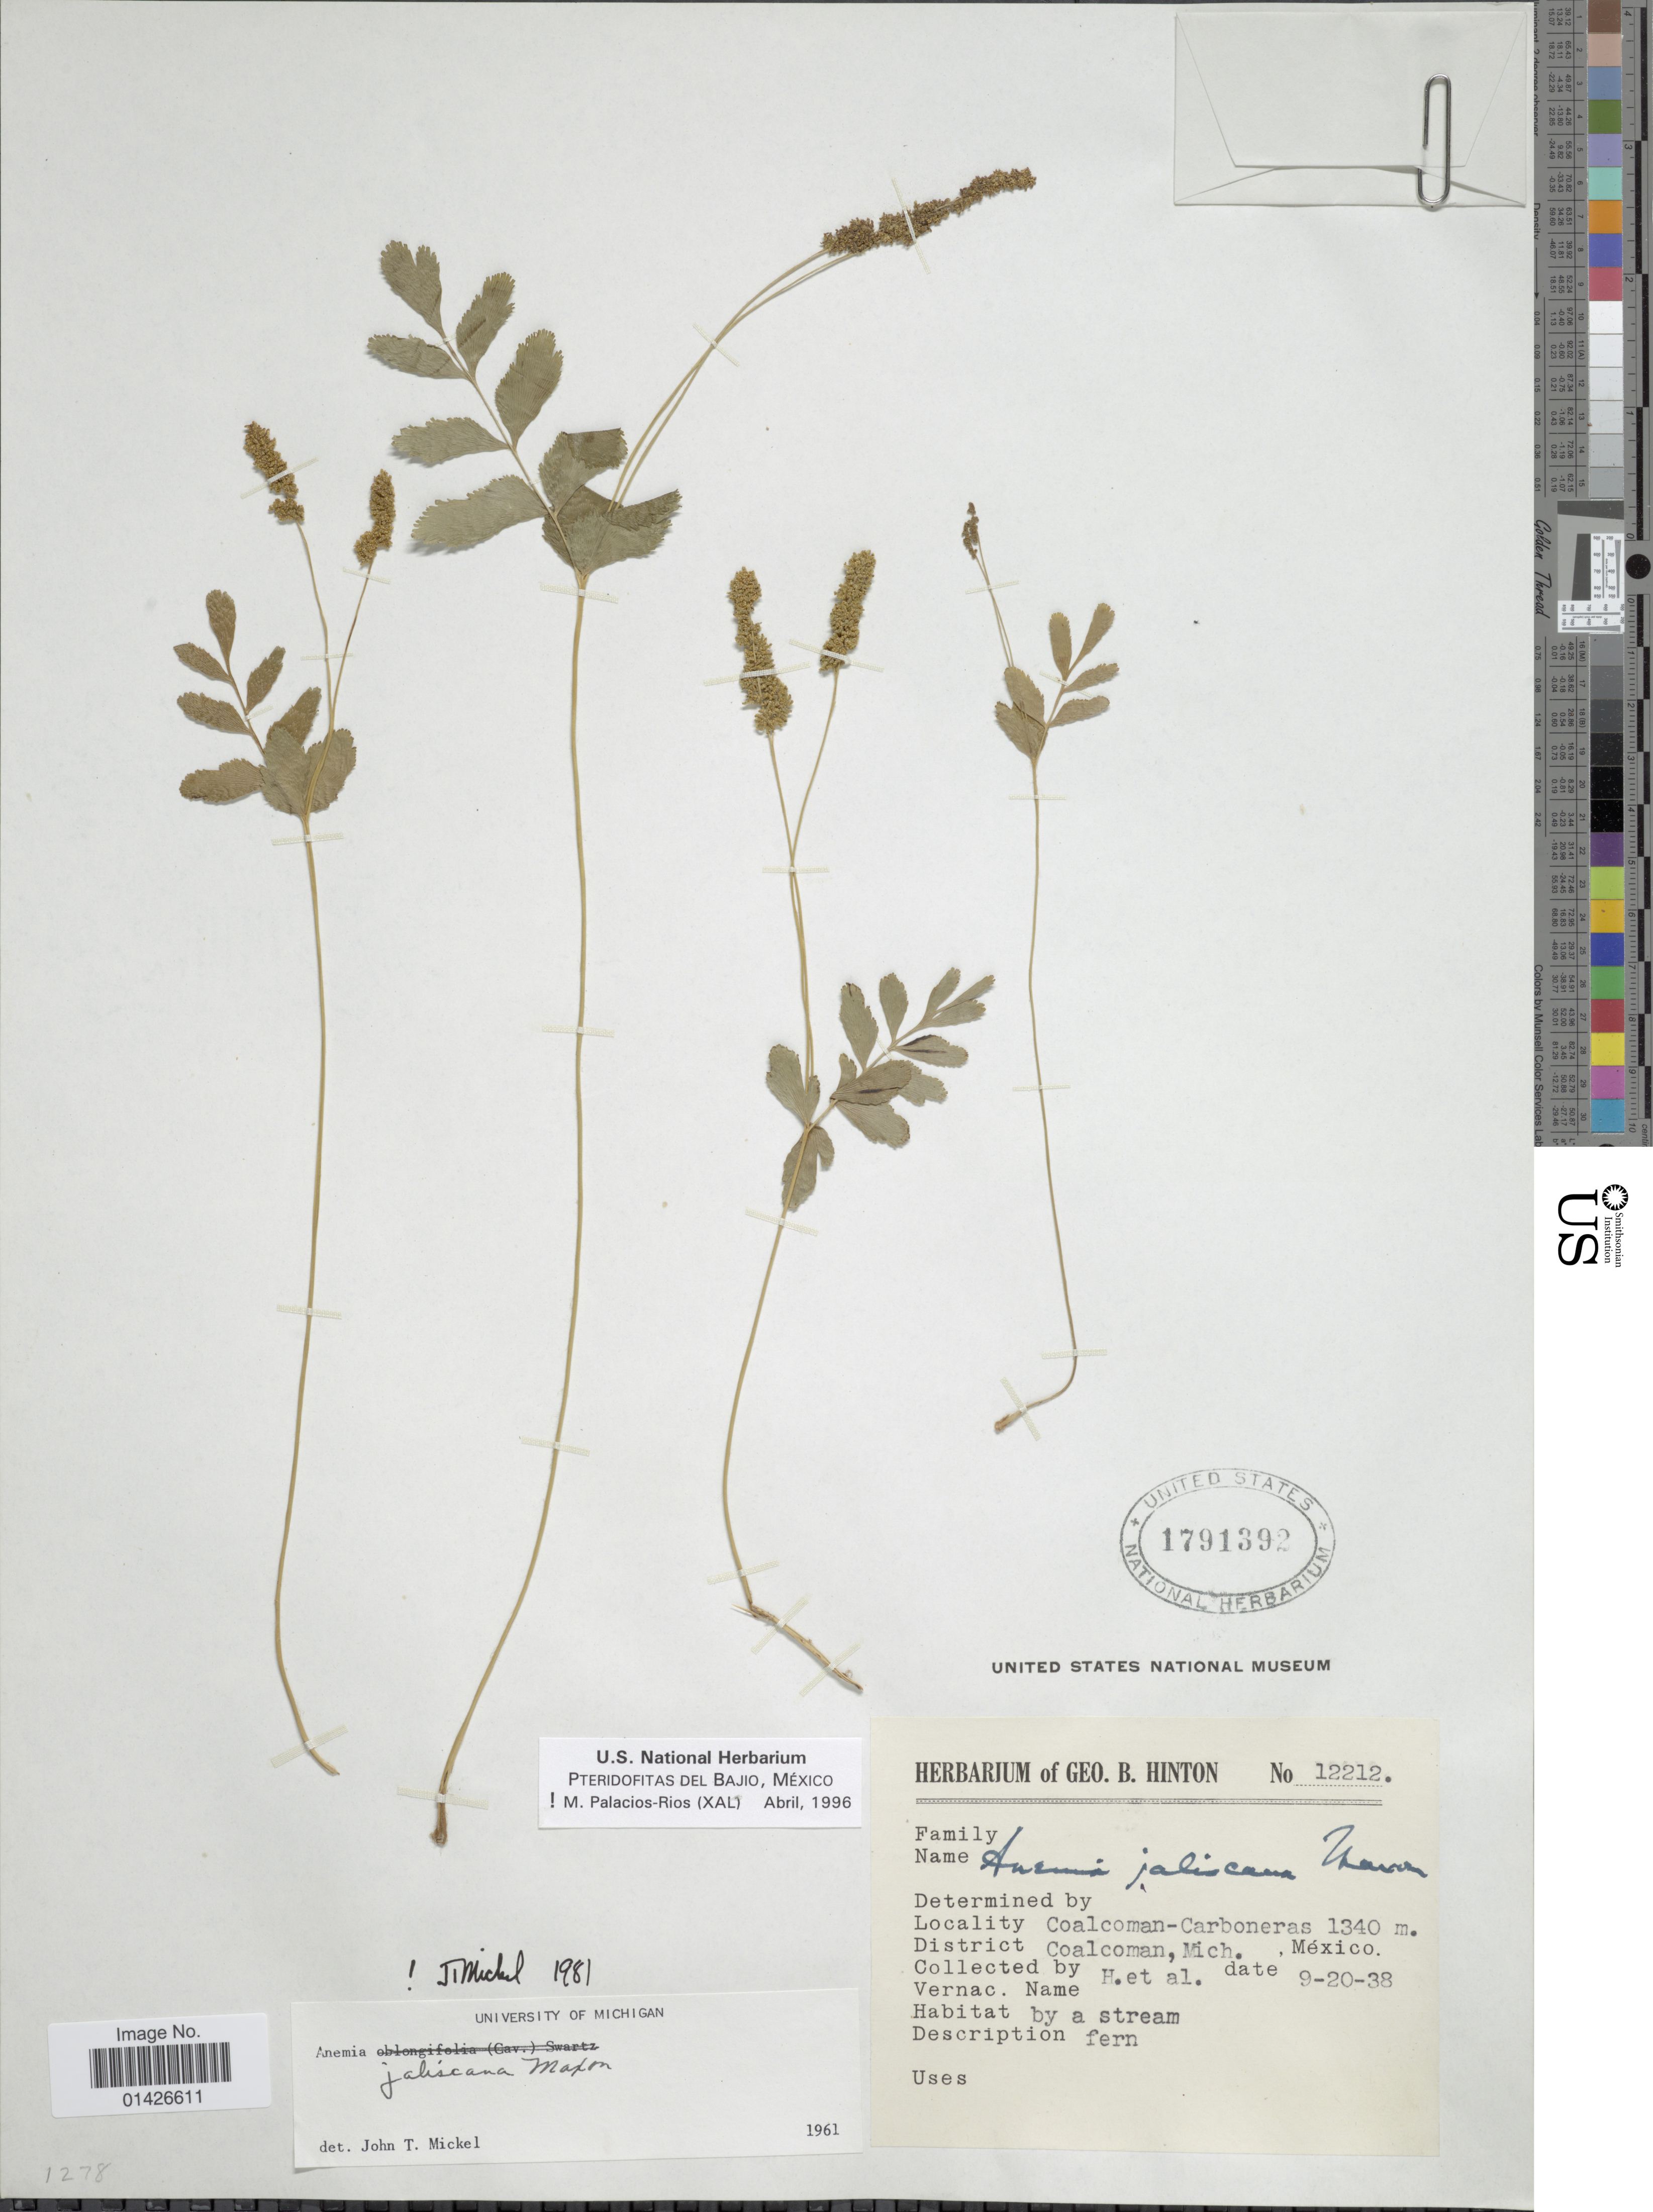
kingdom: Plantae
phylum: Tracheophyta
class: Polypodiopsida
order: Schizaeales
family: Anemiaceae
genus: Anemia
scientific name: Anemia jaliscana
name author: Maxon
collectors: G. B. Hinton & et al.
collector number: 12212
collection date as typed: Transcribed d/m/y: 20/9/38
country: Mexico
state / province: Michoacán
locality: Coalcoman-Carboneras, District Coalcoman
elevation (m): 1340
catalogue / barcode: US 1791392